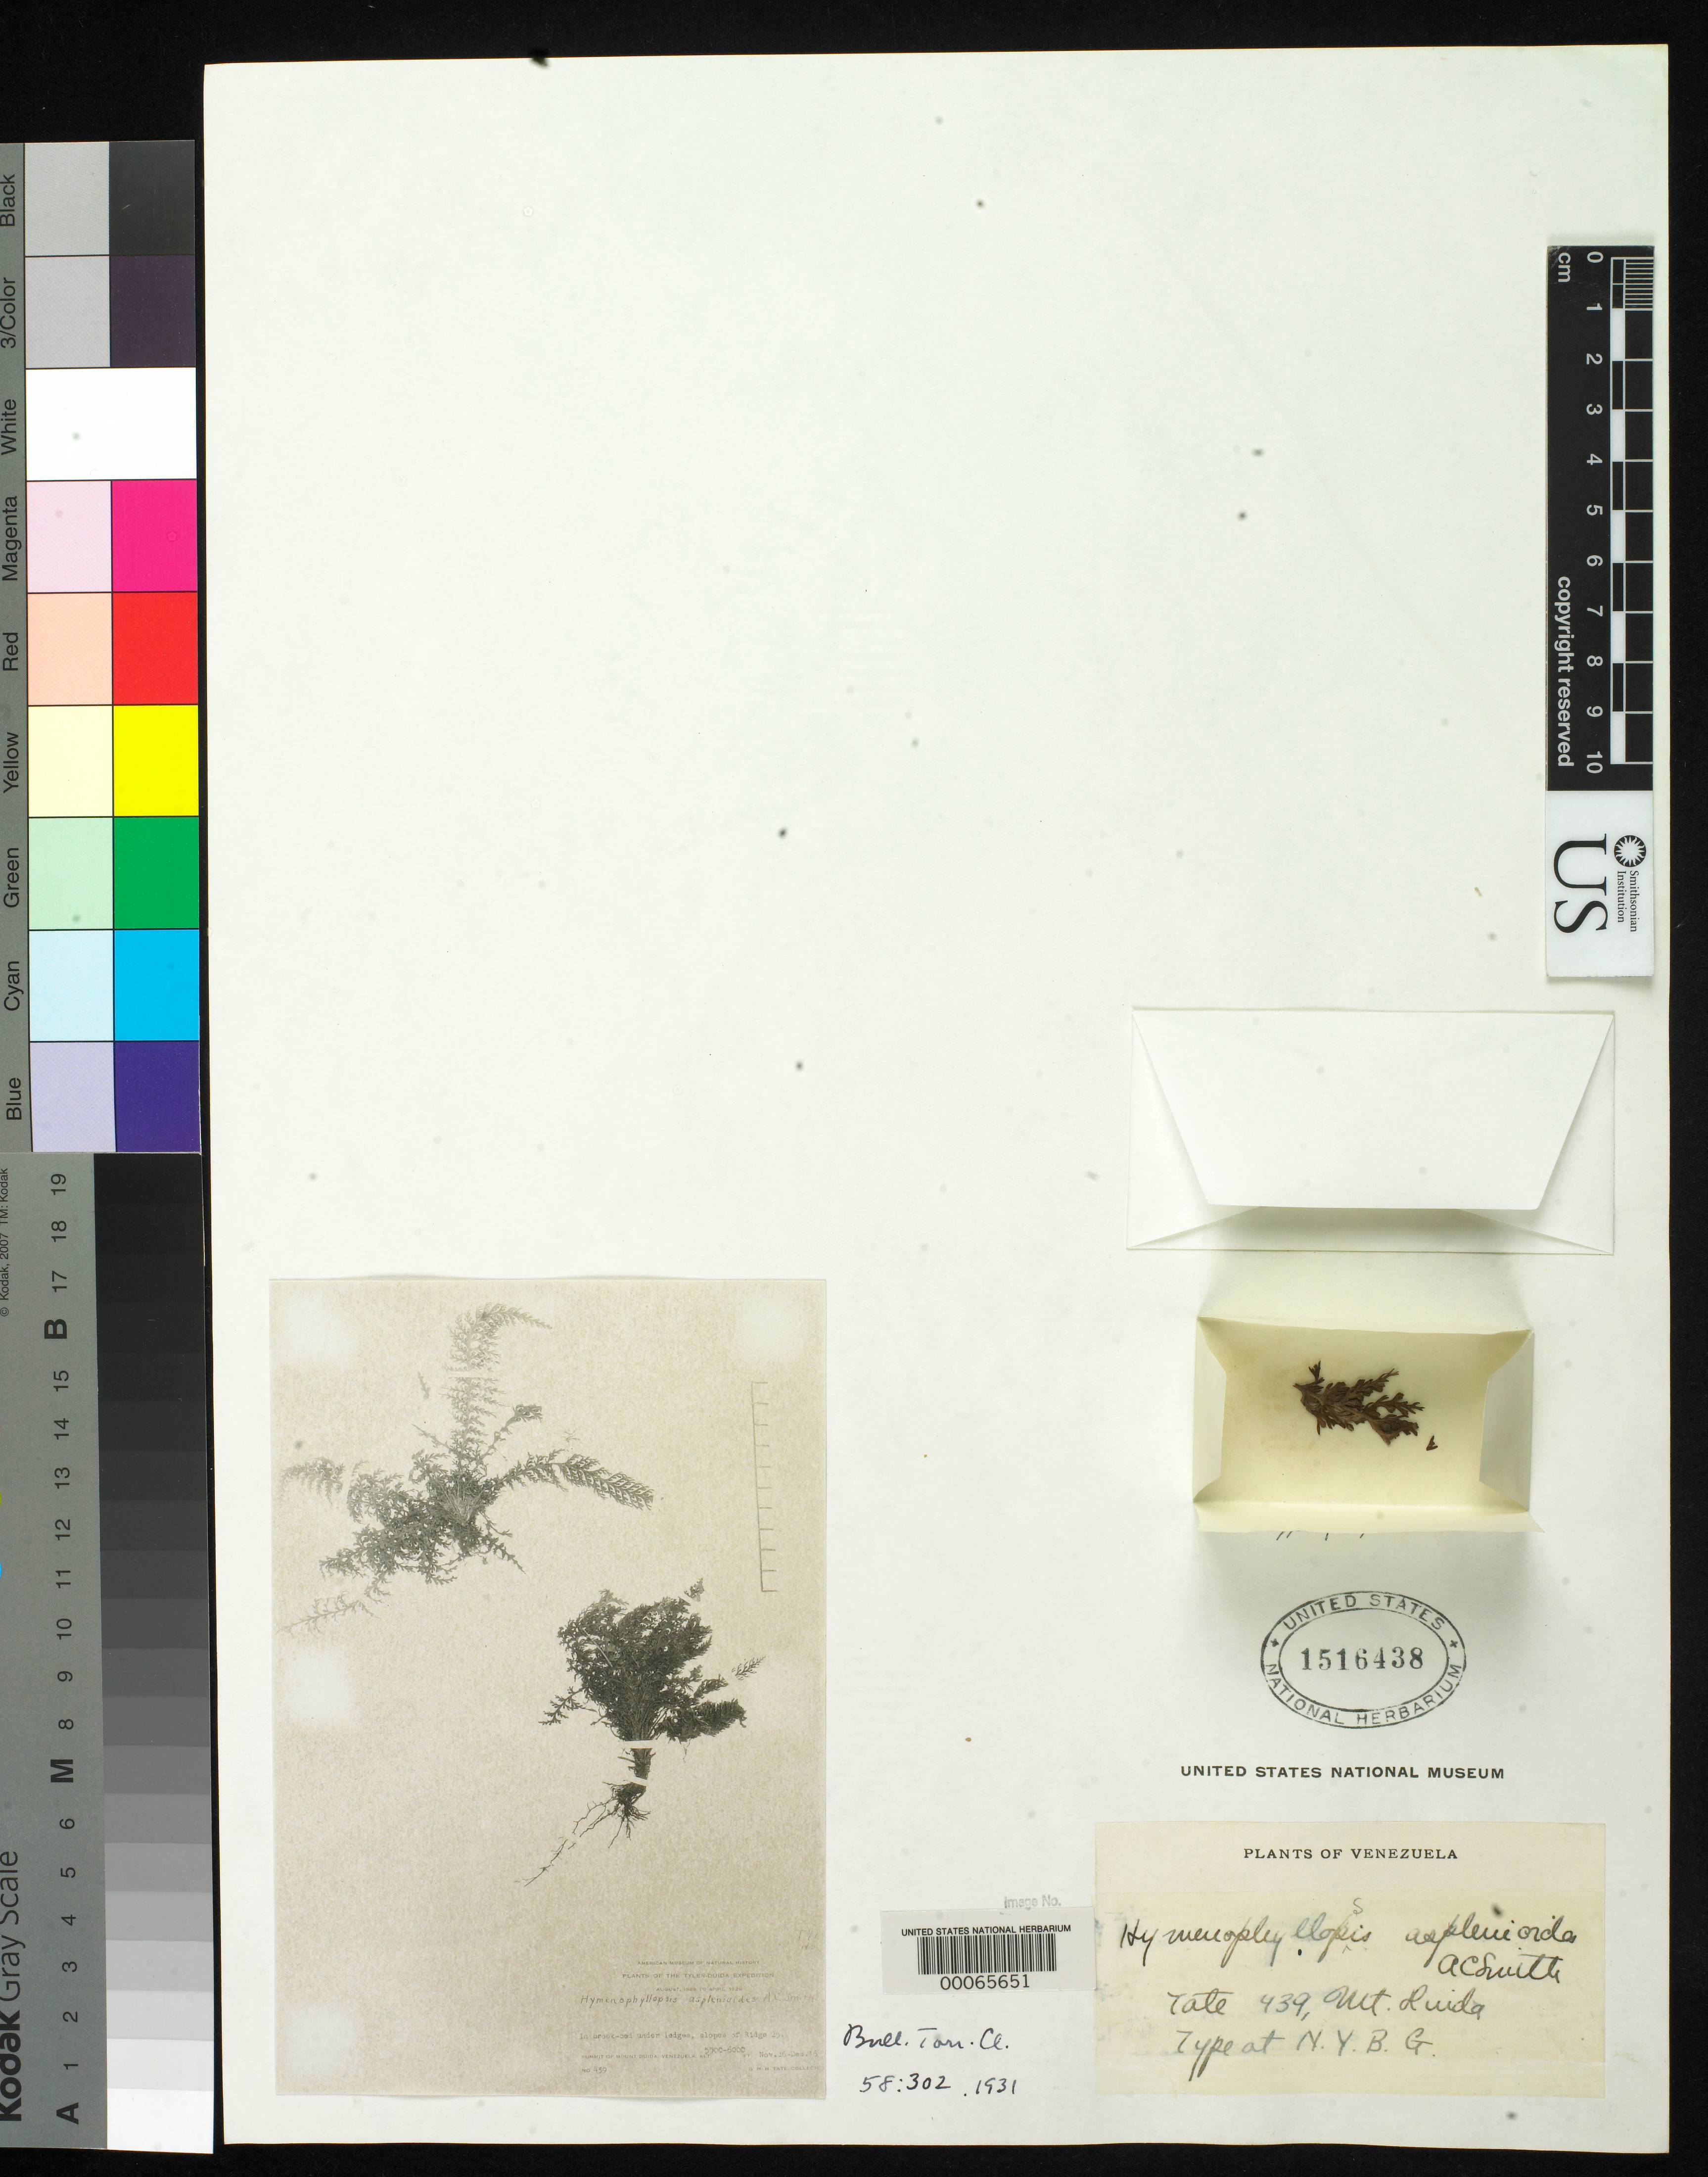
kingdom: Plantae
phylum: Tracheophyta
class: Polypodiopsida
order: Cyatheales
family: Cyatheaceae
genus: Hymenophyllopsis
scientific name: Hymenophyllopsis asplenioides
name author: A.C. Sm.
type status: Isotype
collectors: G. H. H.Tate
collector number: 439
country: Venezuela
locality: Mt. Duida.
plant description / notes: Photograph and fragmentary material of type specimen ex herb. NY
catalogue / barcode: US 1516438